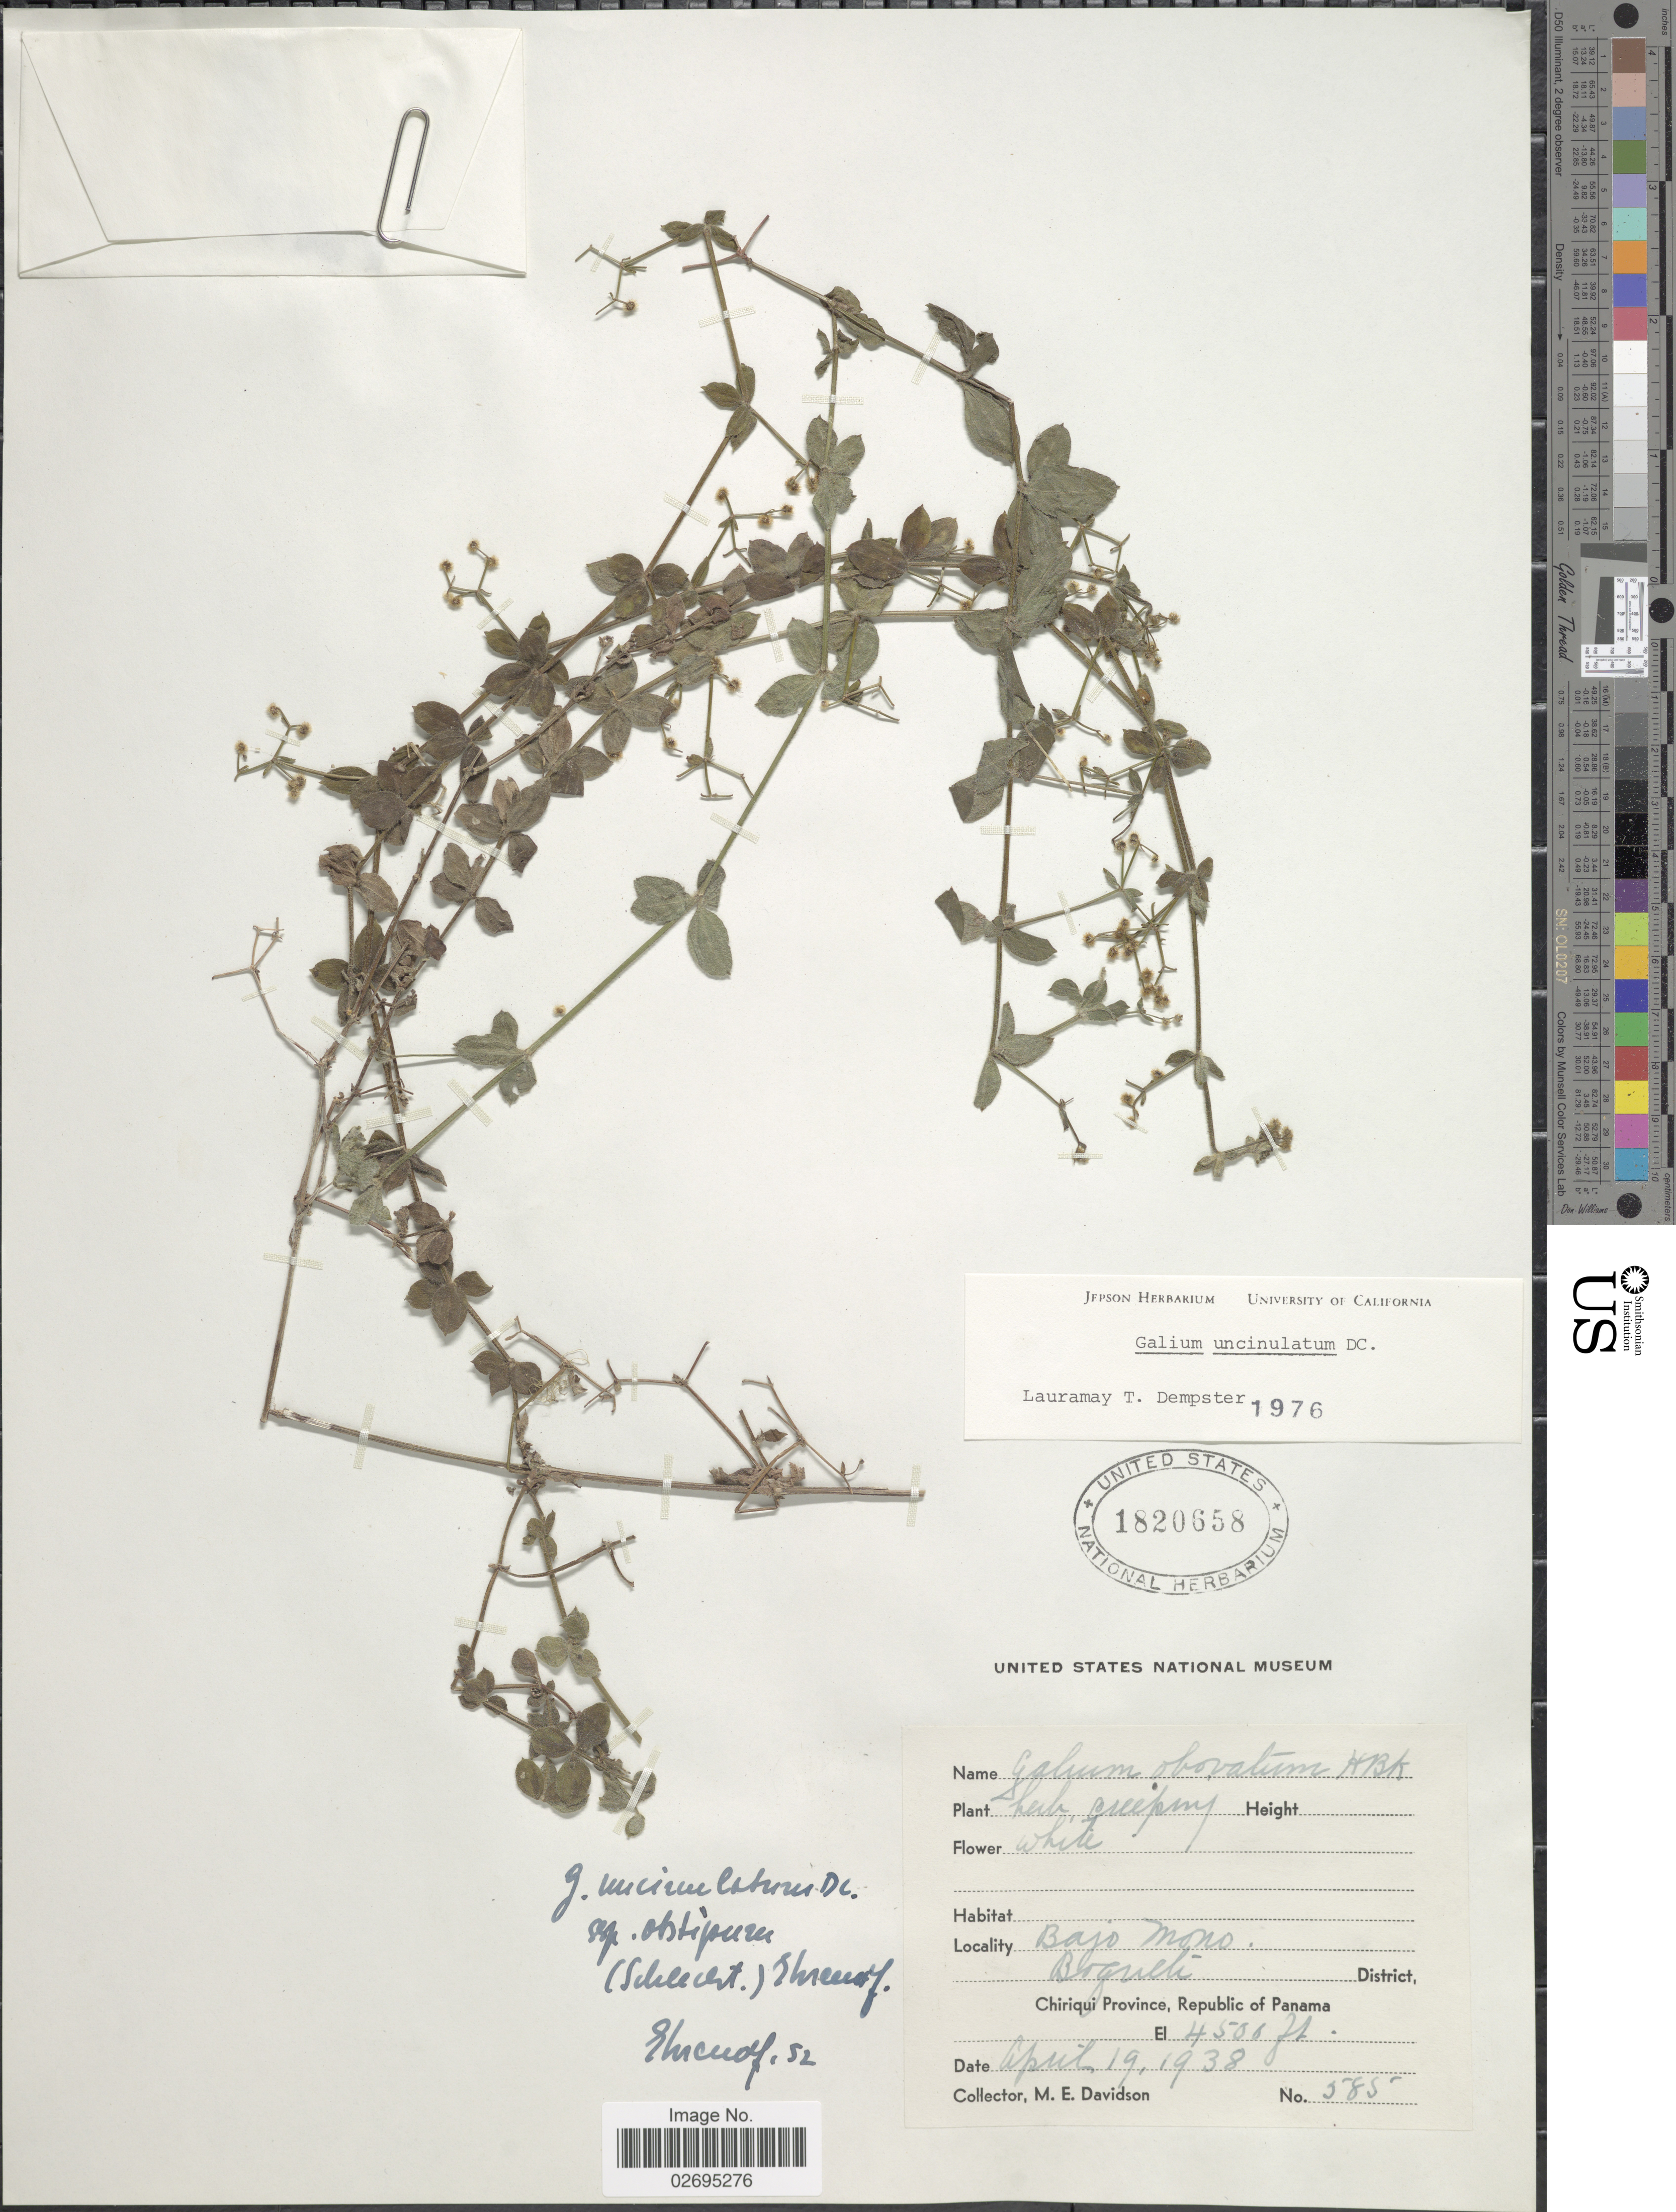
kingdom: Plantae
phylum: Tracheophyta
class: Magnoliopsida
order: Gentianales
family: Rubiaceae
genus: Galium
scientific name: Galium uncinulatum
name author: DC.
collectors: M. E. Davidson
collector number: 585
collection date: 1938-04-19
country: Panama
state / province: Chiriqui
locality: Bajo Mono, Boquete District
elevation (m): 1372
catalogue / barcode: US 1820658